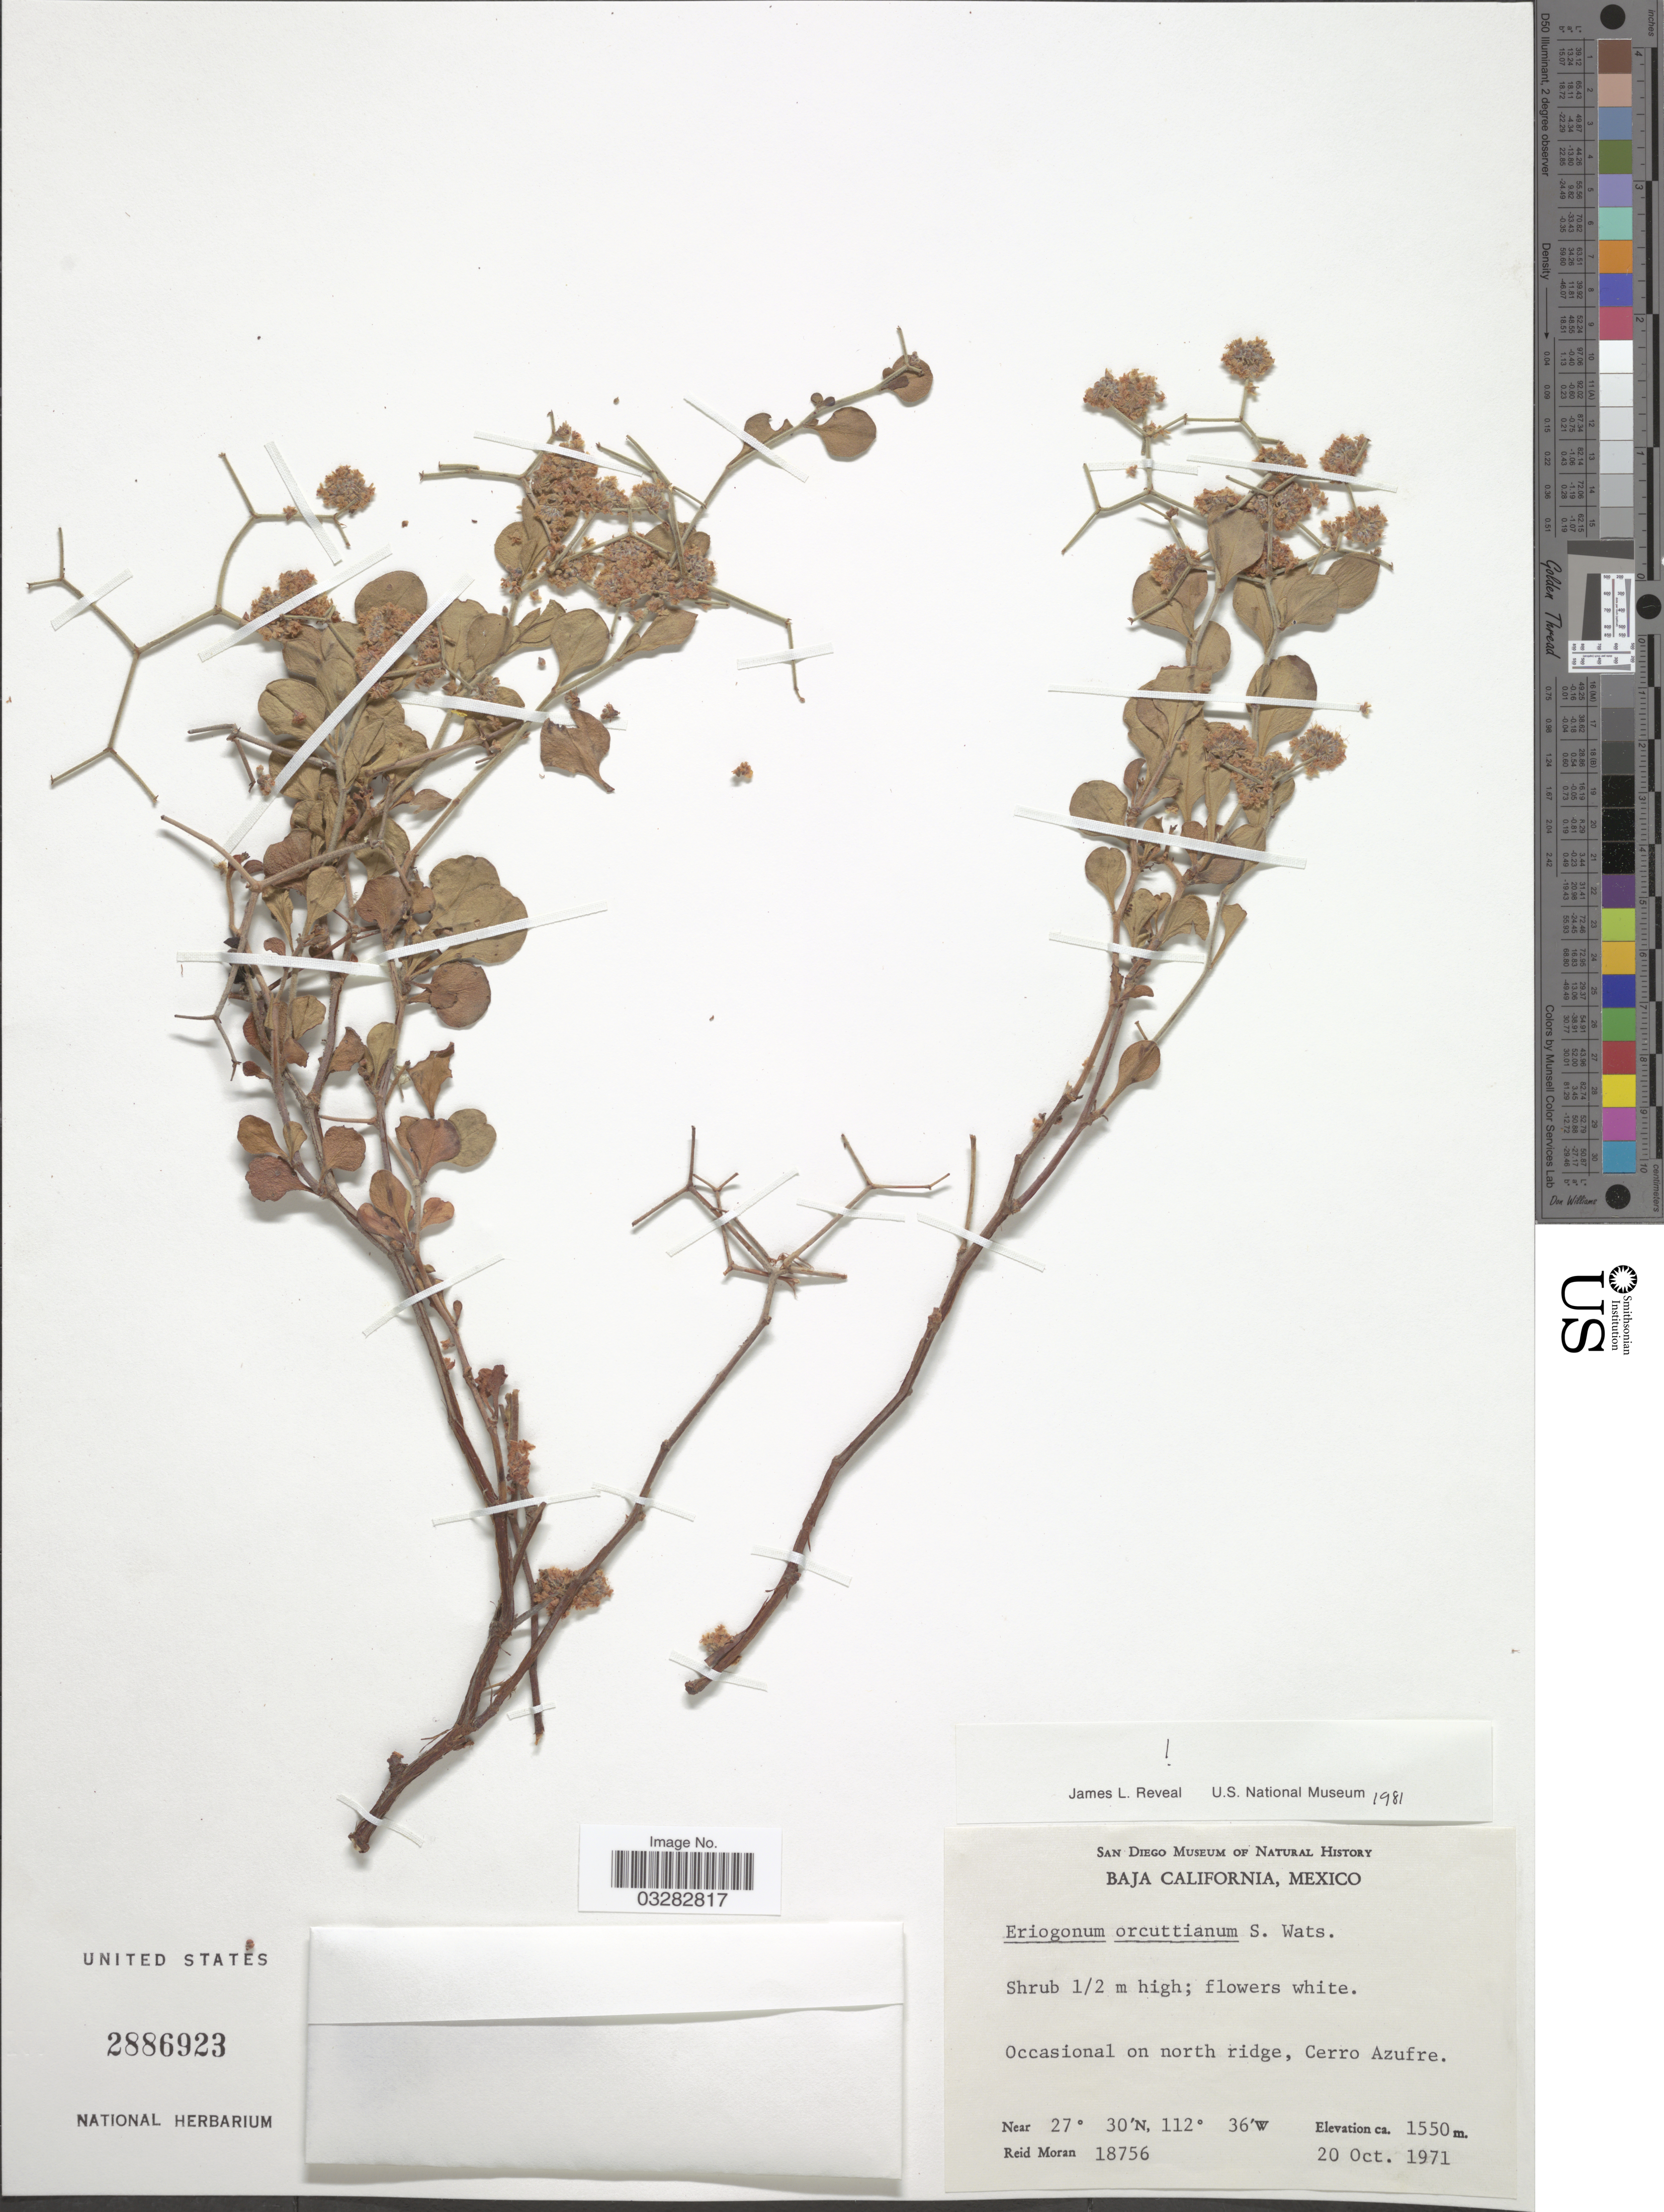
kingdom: Plantae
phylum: Tracheophyta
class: Magnoliopsida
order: Caryophyllales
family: Polygonaceae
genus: Eriogonum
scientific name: Eriogonum orcuttianum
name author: S. Watson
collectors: R. V. Moran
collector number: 18756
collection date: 1971-10-20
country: Mexico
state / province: Baja California Sur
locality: Cerro Azufre.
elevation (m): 1550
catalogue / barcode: US 2886923